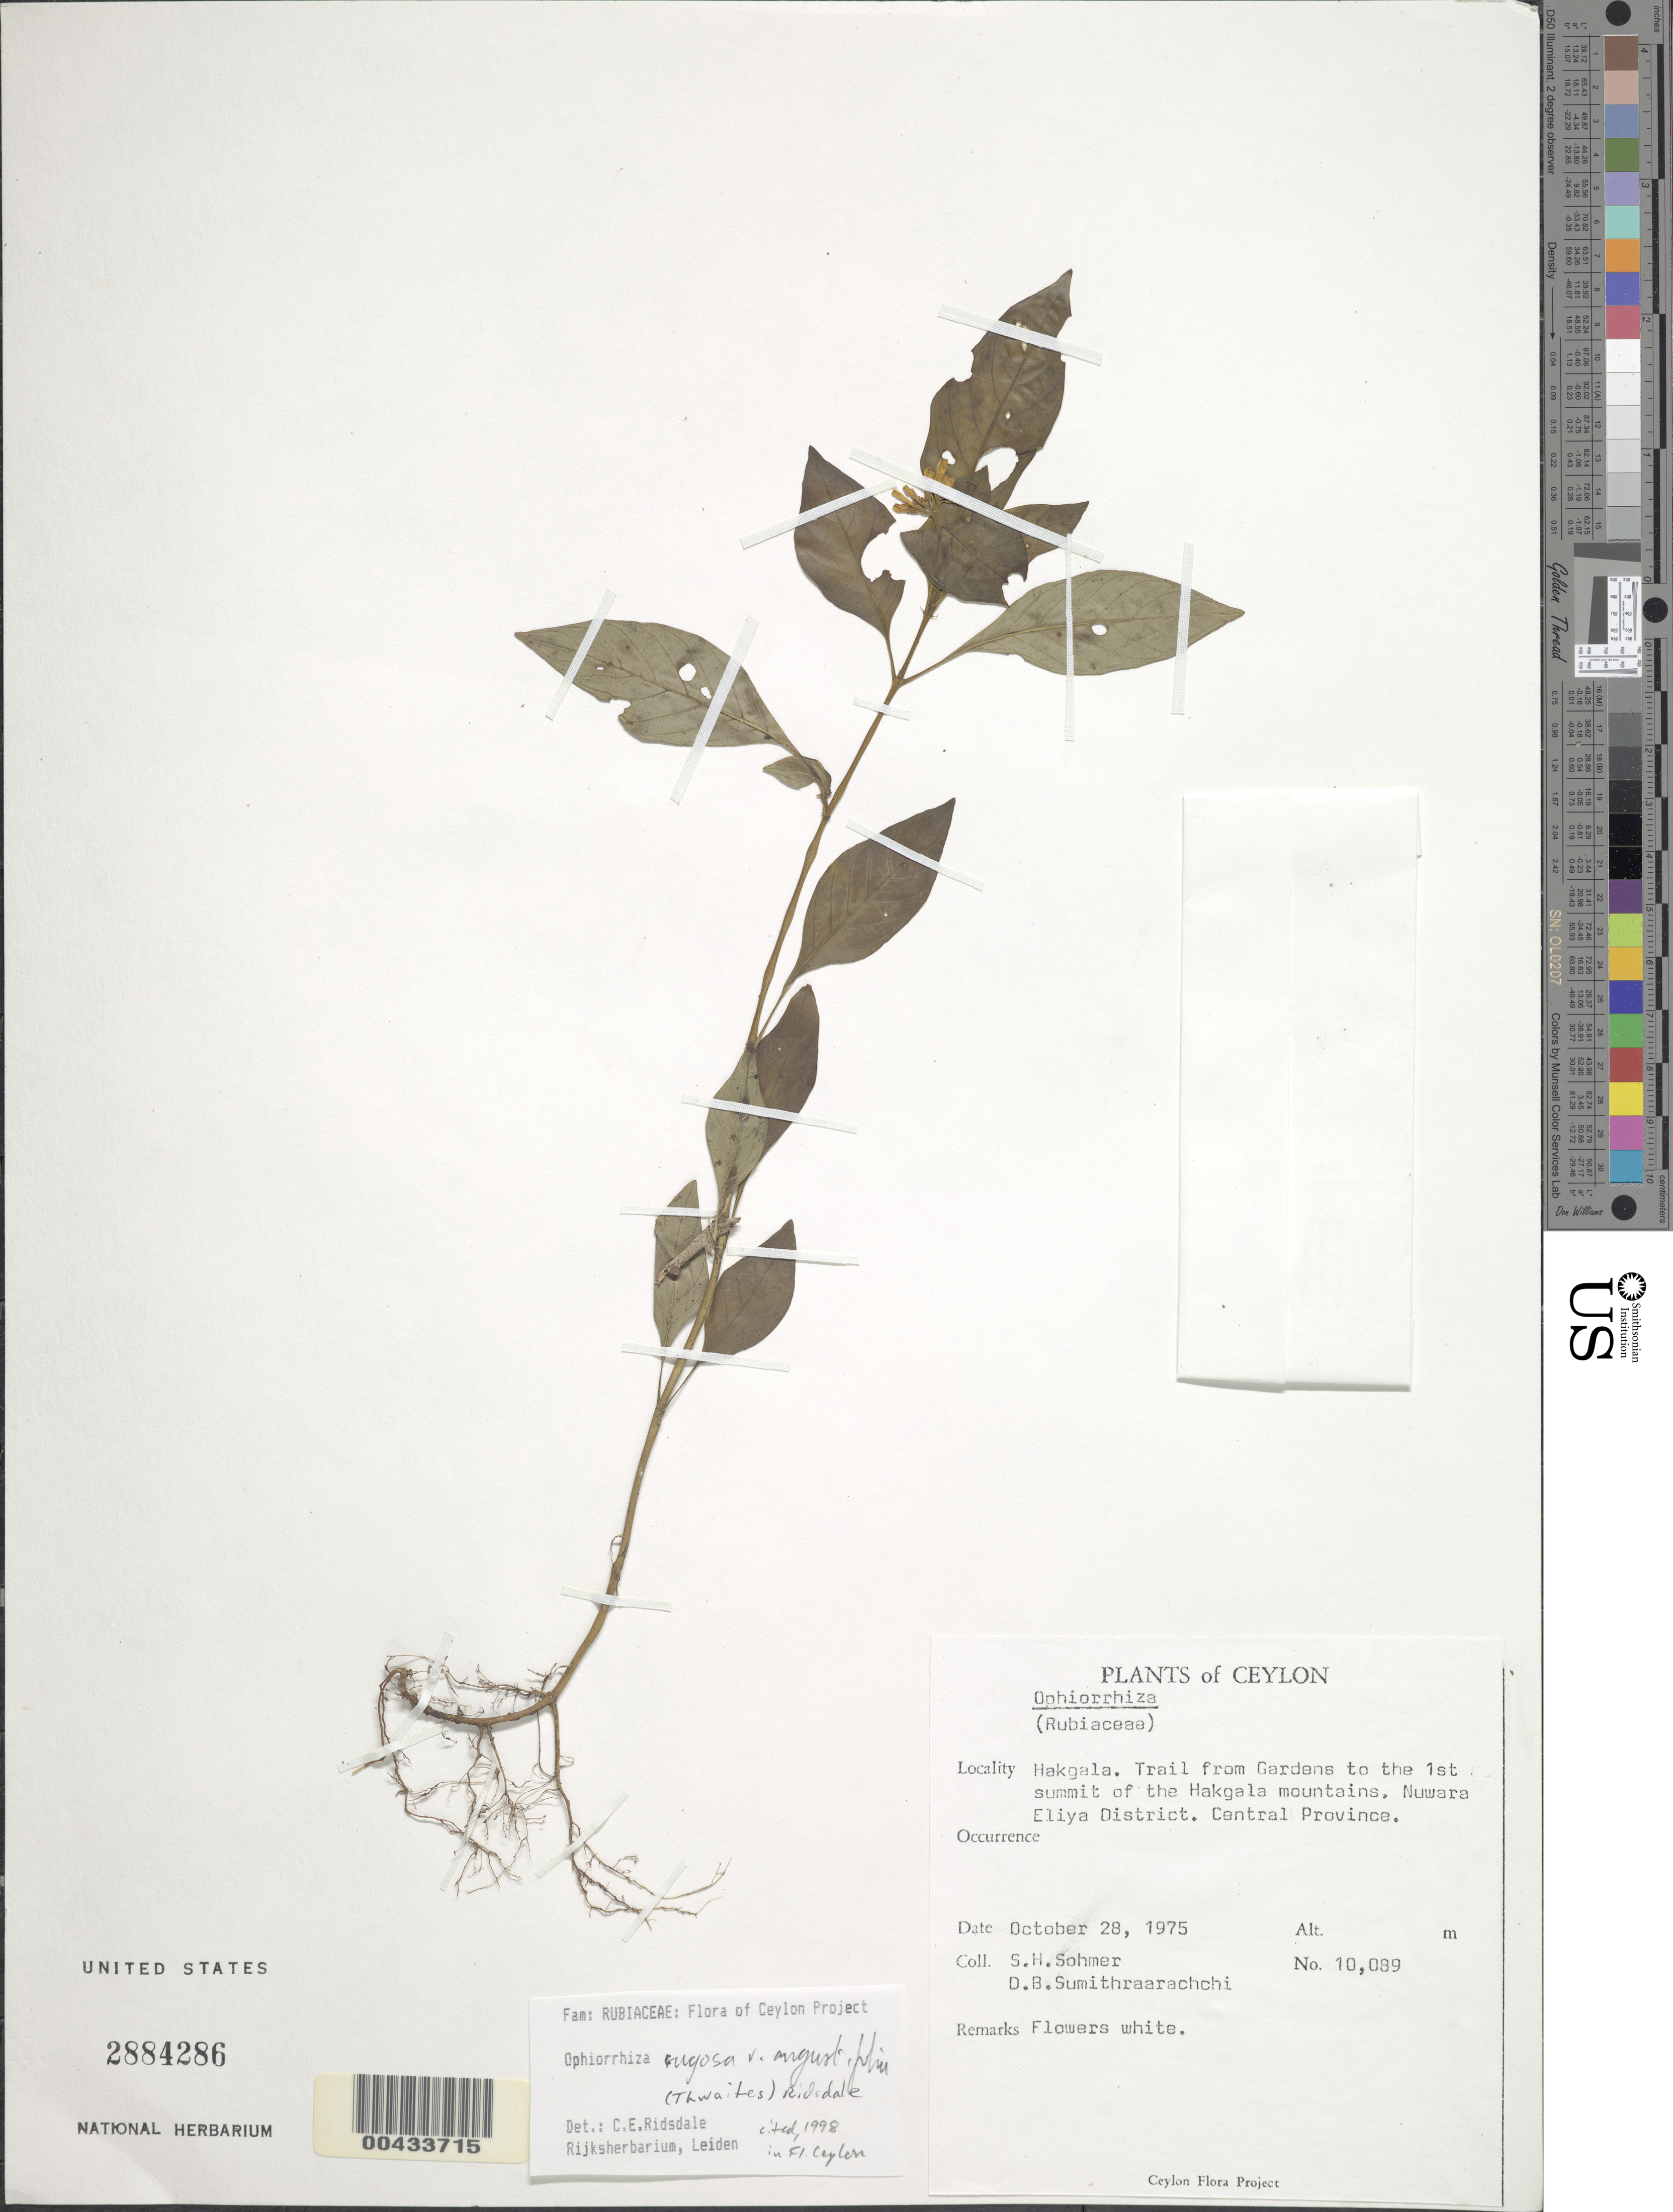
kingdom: Plantae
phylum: Tracheophyta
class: Magnoliopsida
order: Gentianales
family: Rubiaceae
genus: Ophiorrhiza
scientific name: Ophiorrhiza rugosa var. angustifolia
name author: (Thwaites) Ridsdale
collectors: S. H. Sohmer & D. B. Sumithraarachchi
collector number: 10189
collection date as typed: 28 Oct 1975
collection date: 1975-10-28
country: Sri Lanka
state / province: Central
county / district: Nuwara Eliya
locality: Hakgala, trail from Gardens to the 1st summit of the Hakgala mts.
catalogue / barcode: US 2884286